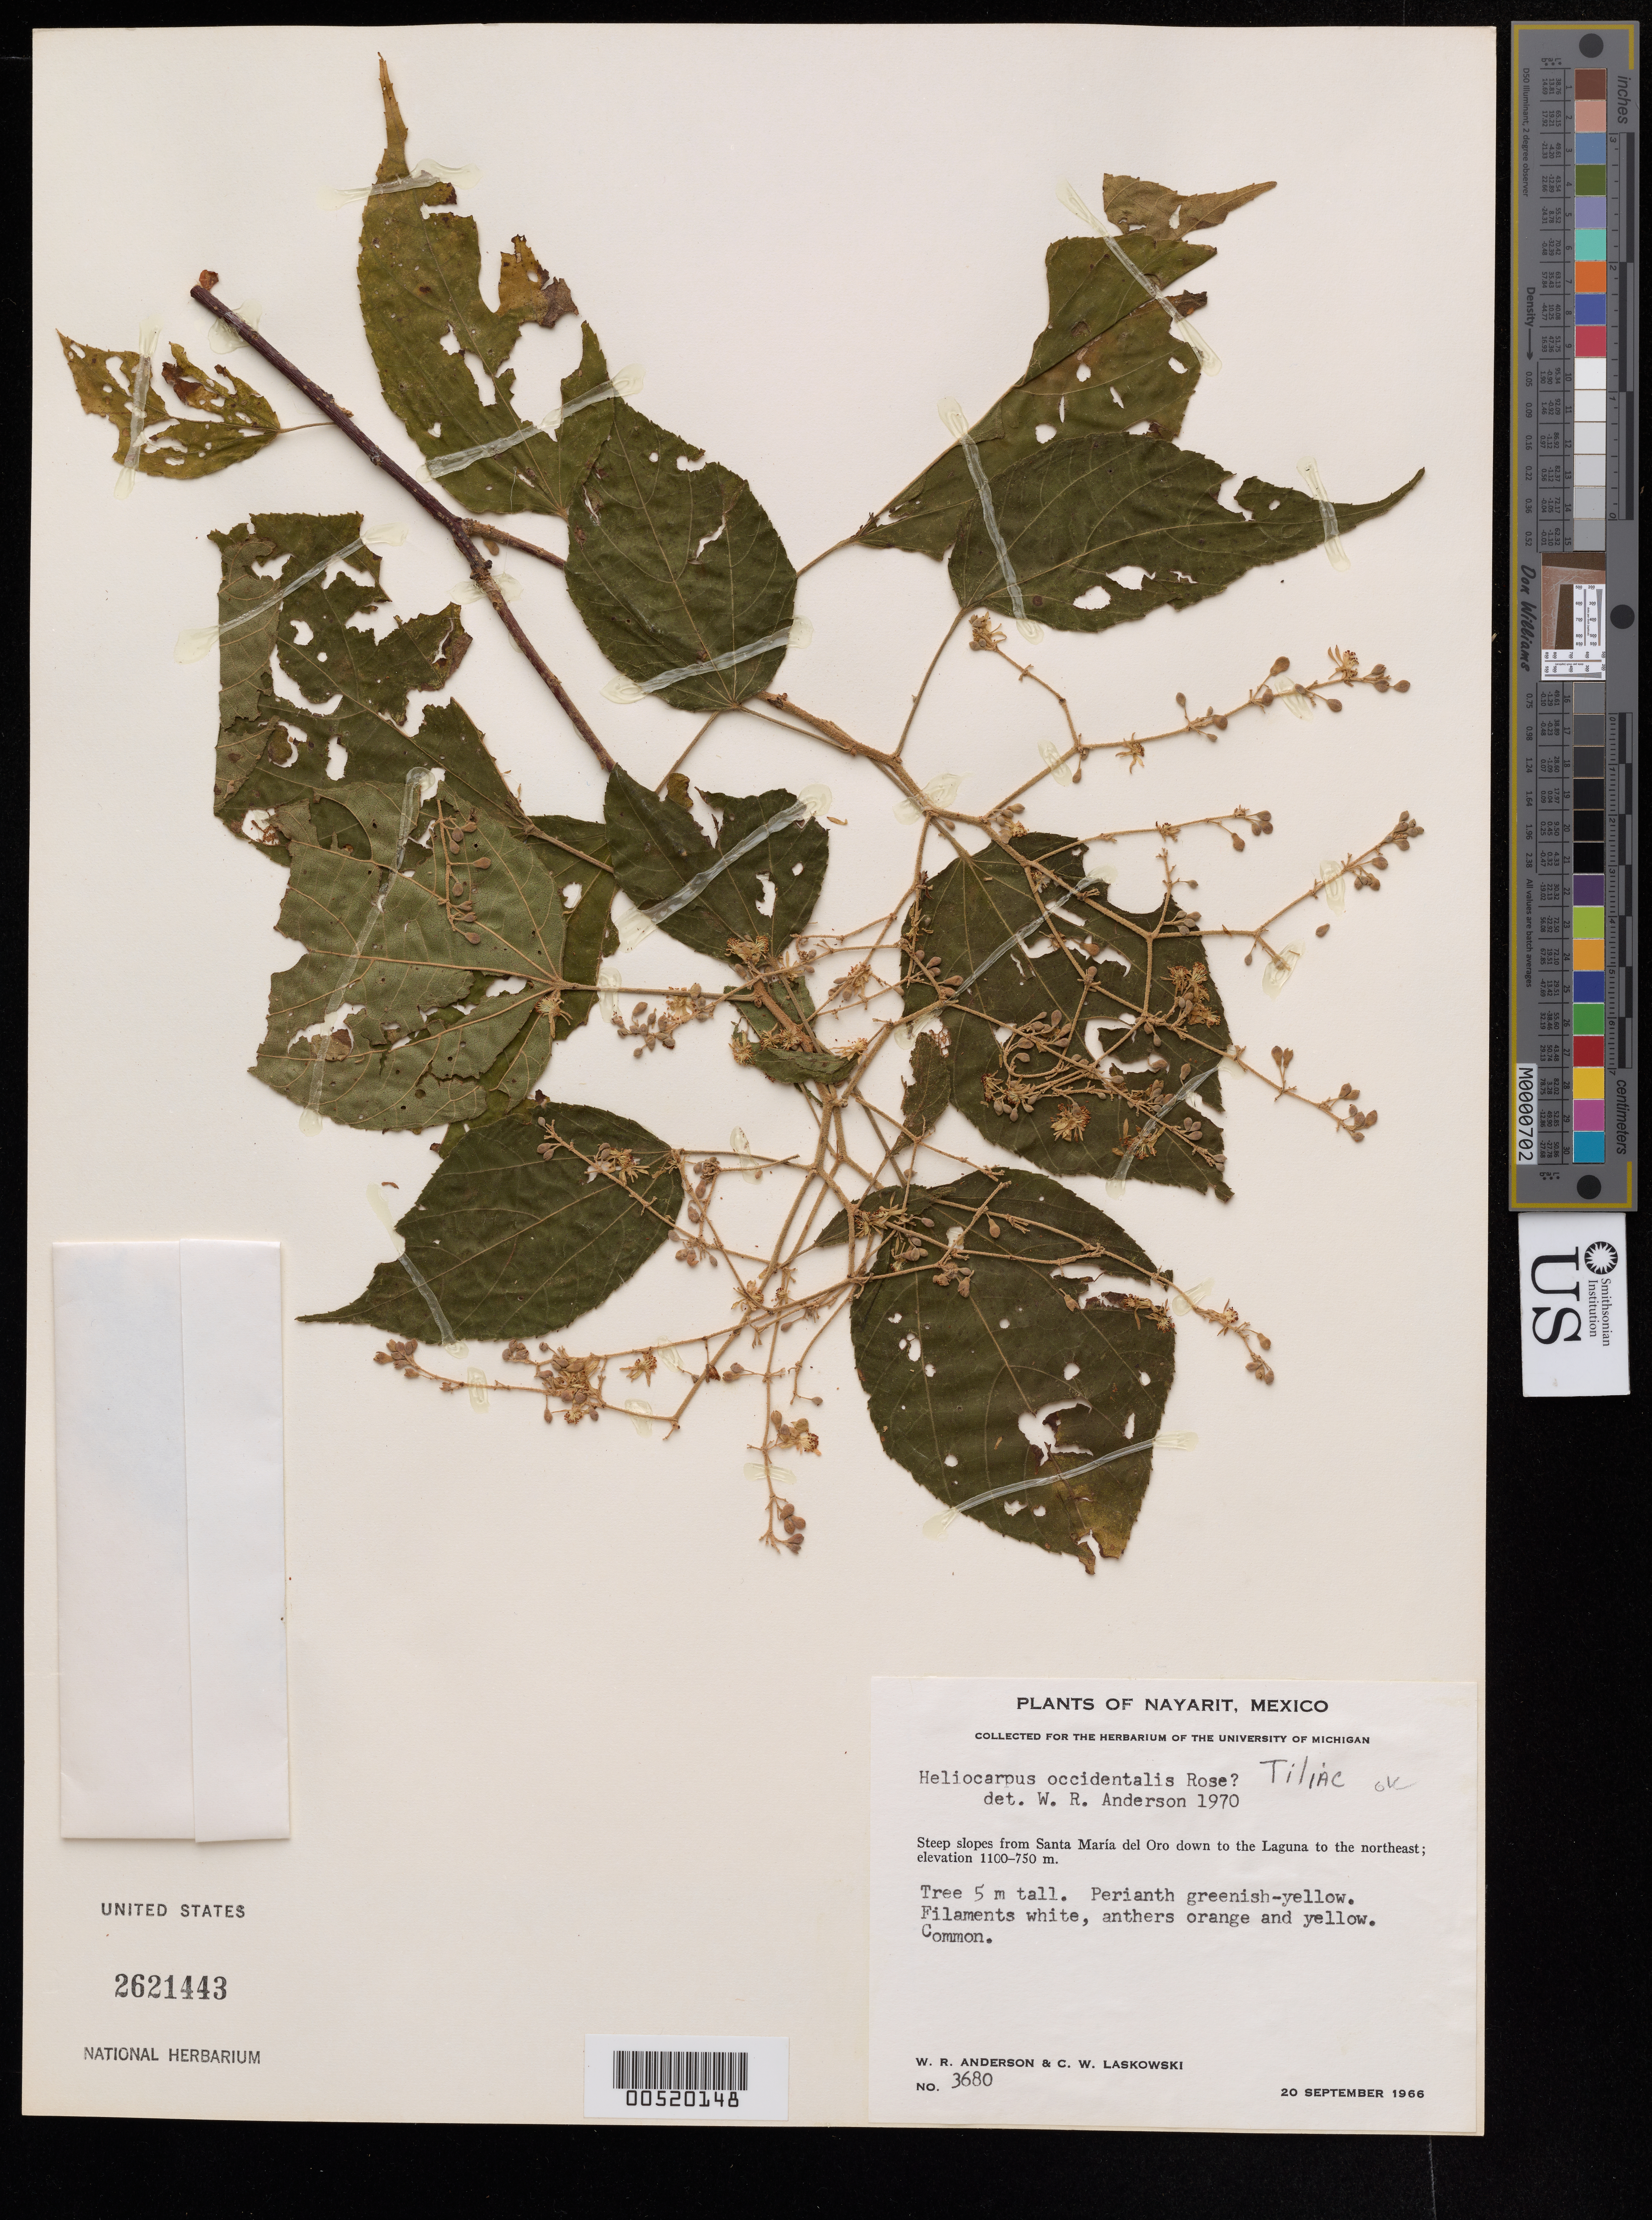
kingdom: Plantae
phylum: Tracheophyta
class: Magnoliopsida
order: Malvales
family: Malvaceae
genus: Heliocarpus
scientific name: Heliocarpus occidentalis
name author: Rose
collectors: W. R. Anderson & C. Laskowski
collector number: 3680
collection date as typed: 20 Sep 1966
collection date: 1966-09-20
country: Mexico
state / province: Nayarit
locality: Santa Maria del Oro to Laguna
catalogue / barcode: US 2621443